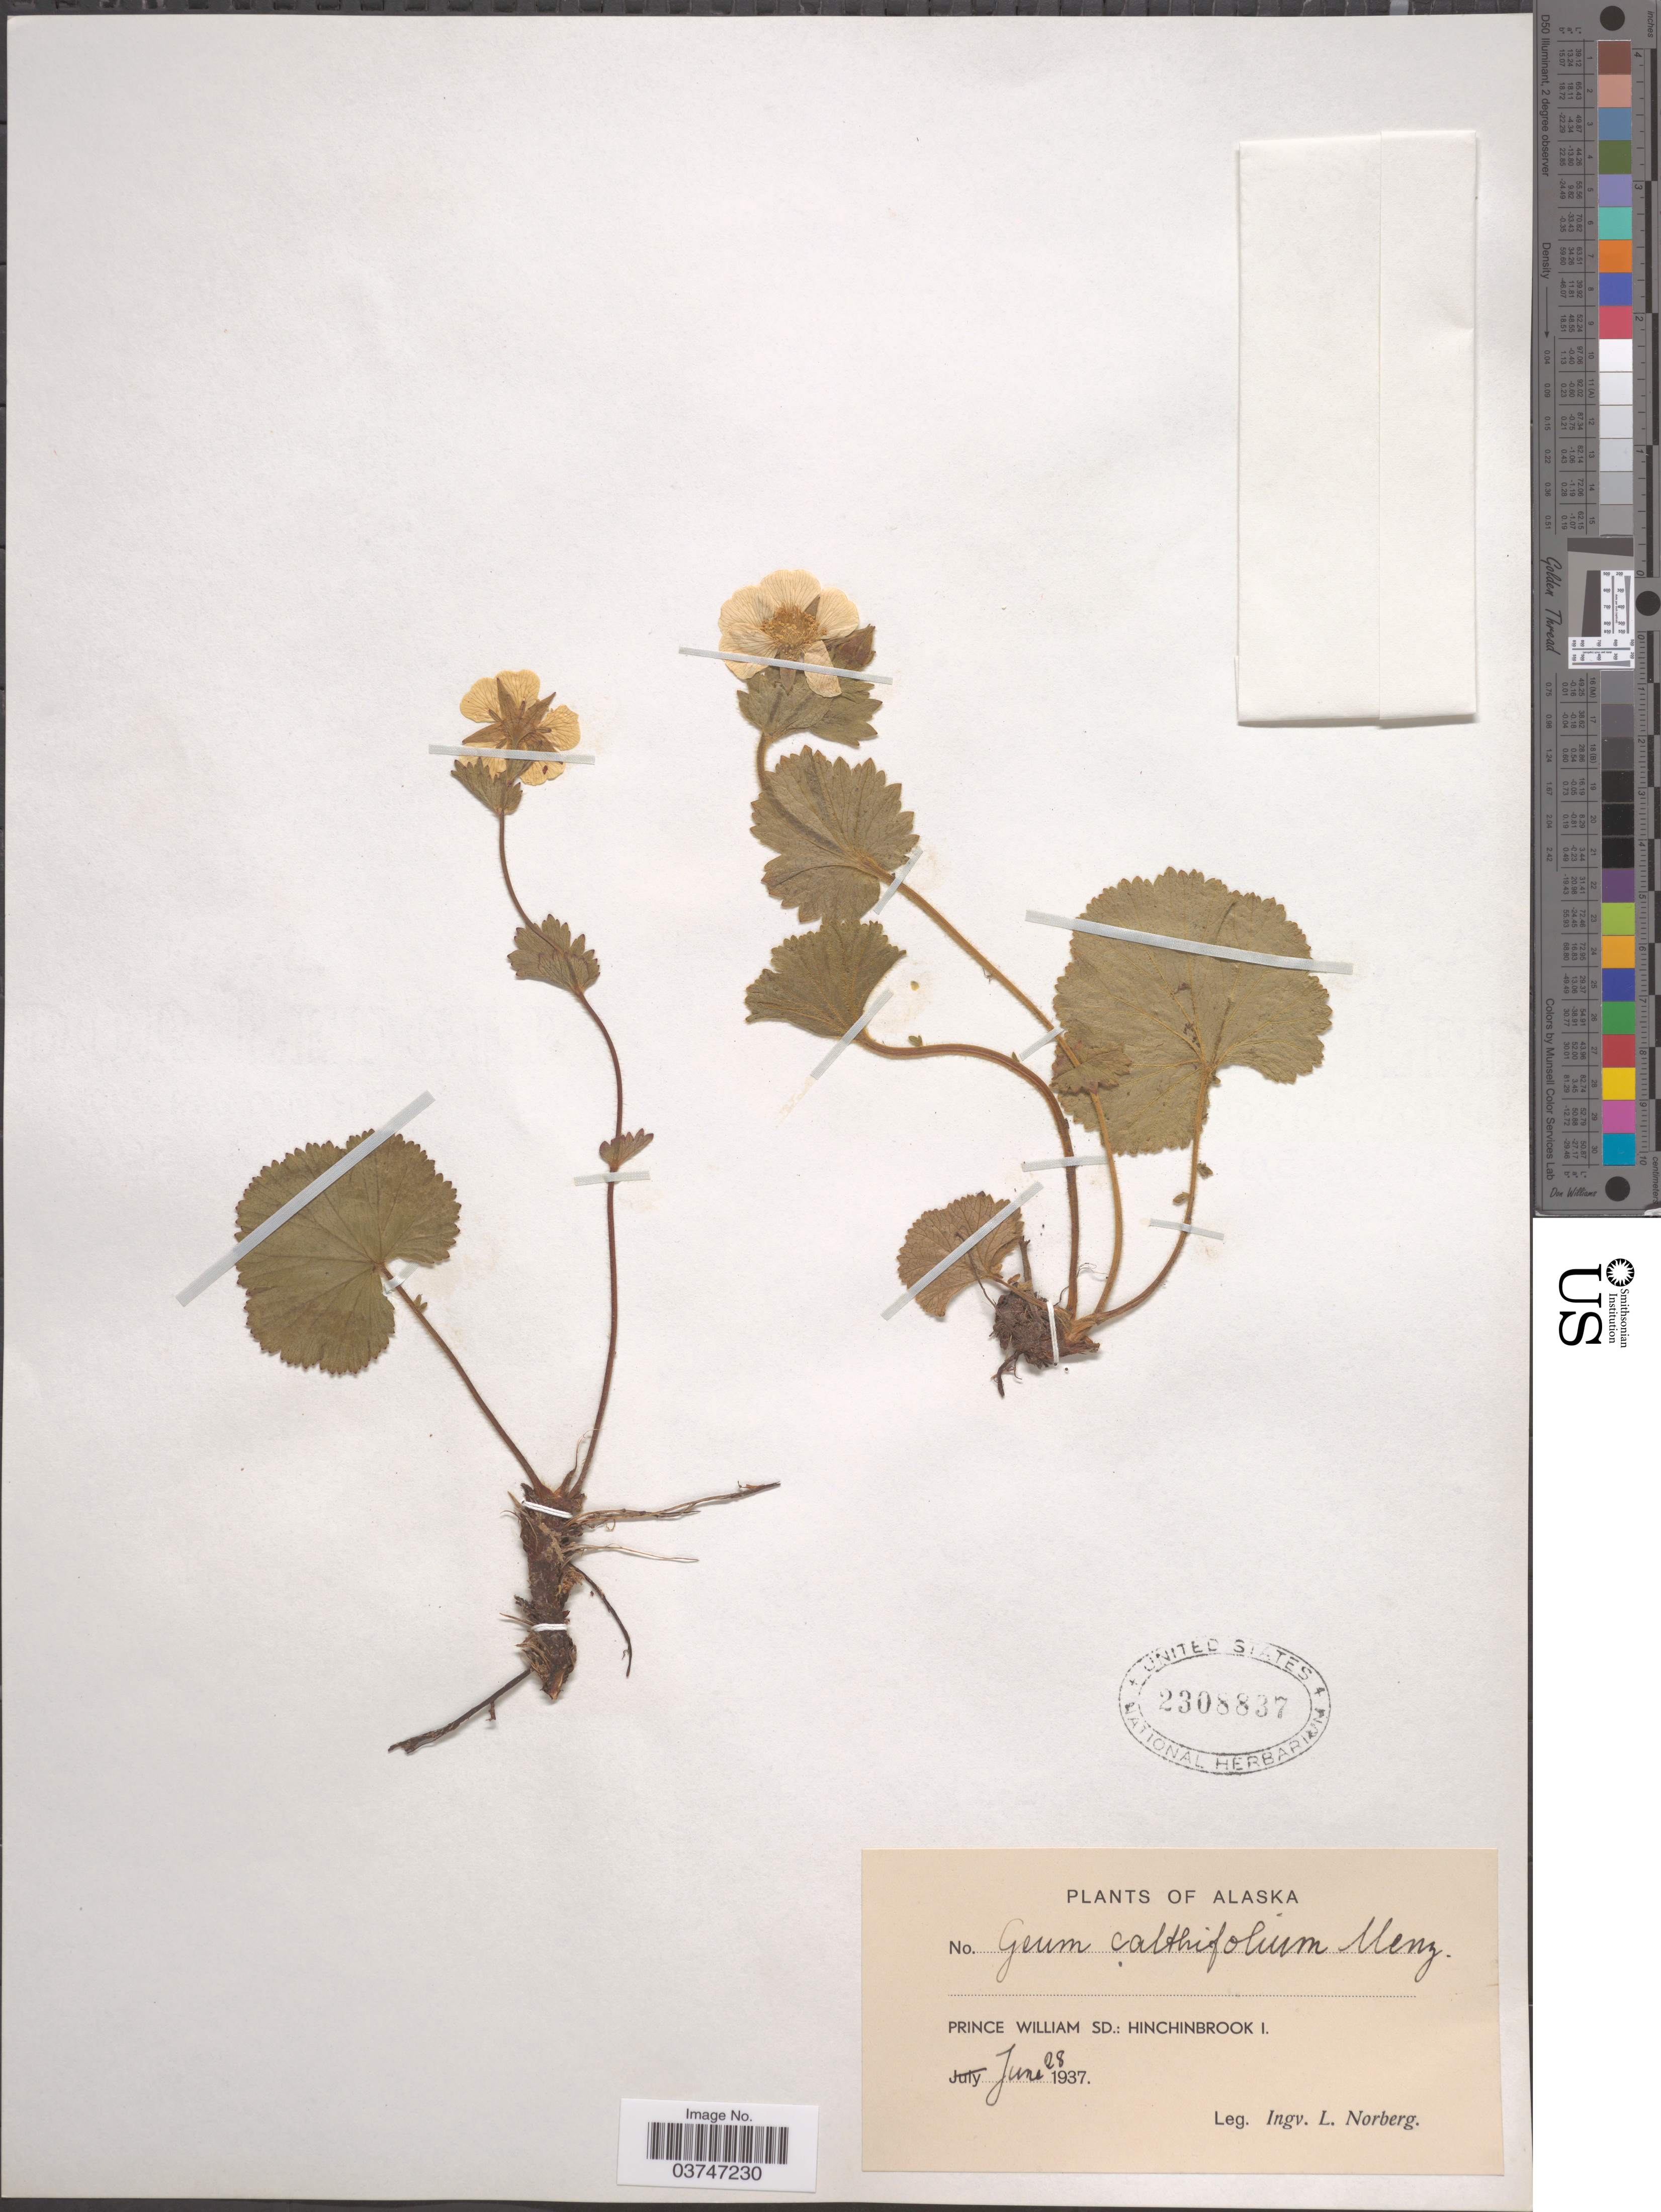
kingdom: Plantae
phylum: Tracheophyta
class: Magnoliopsida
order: Rosales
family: Rosaceae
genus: Geum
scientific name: Geum calthifolium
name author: Menzies ex Sm.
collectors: I. Norberg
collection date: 1937-06-28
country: United States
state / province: Alaska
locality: Prince William Sd.: Hinchinbrook I.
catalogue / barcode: US 2308837